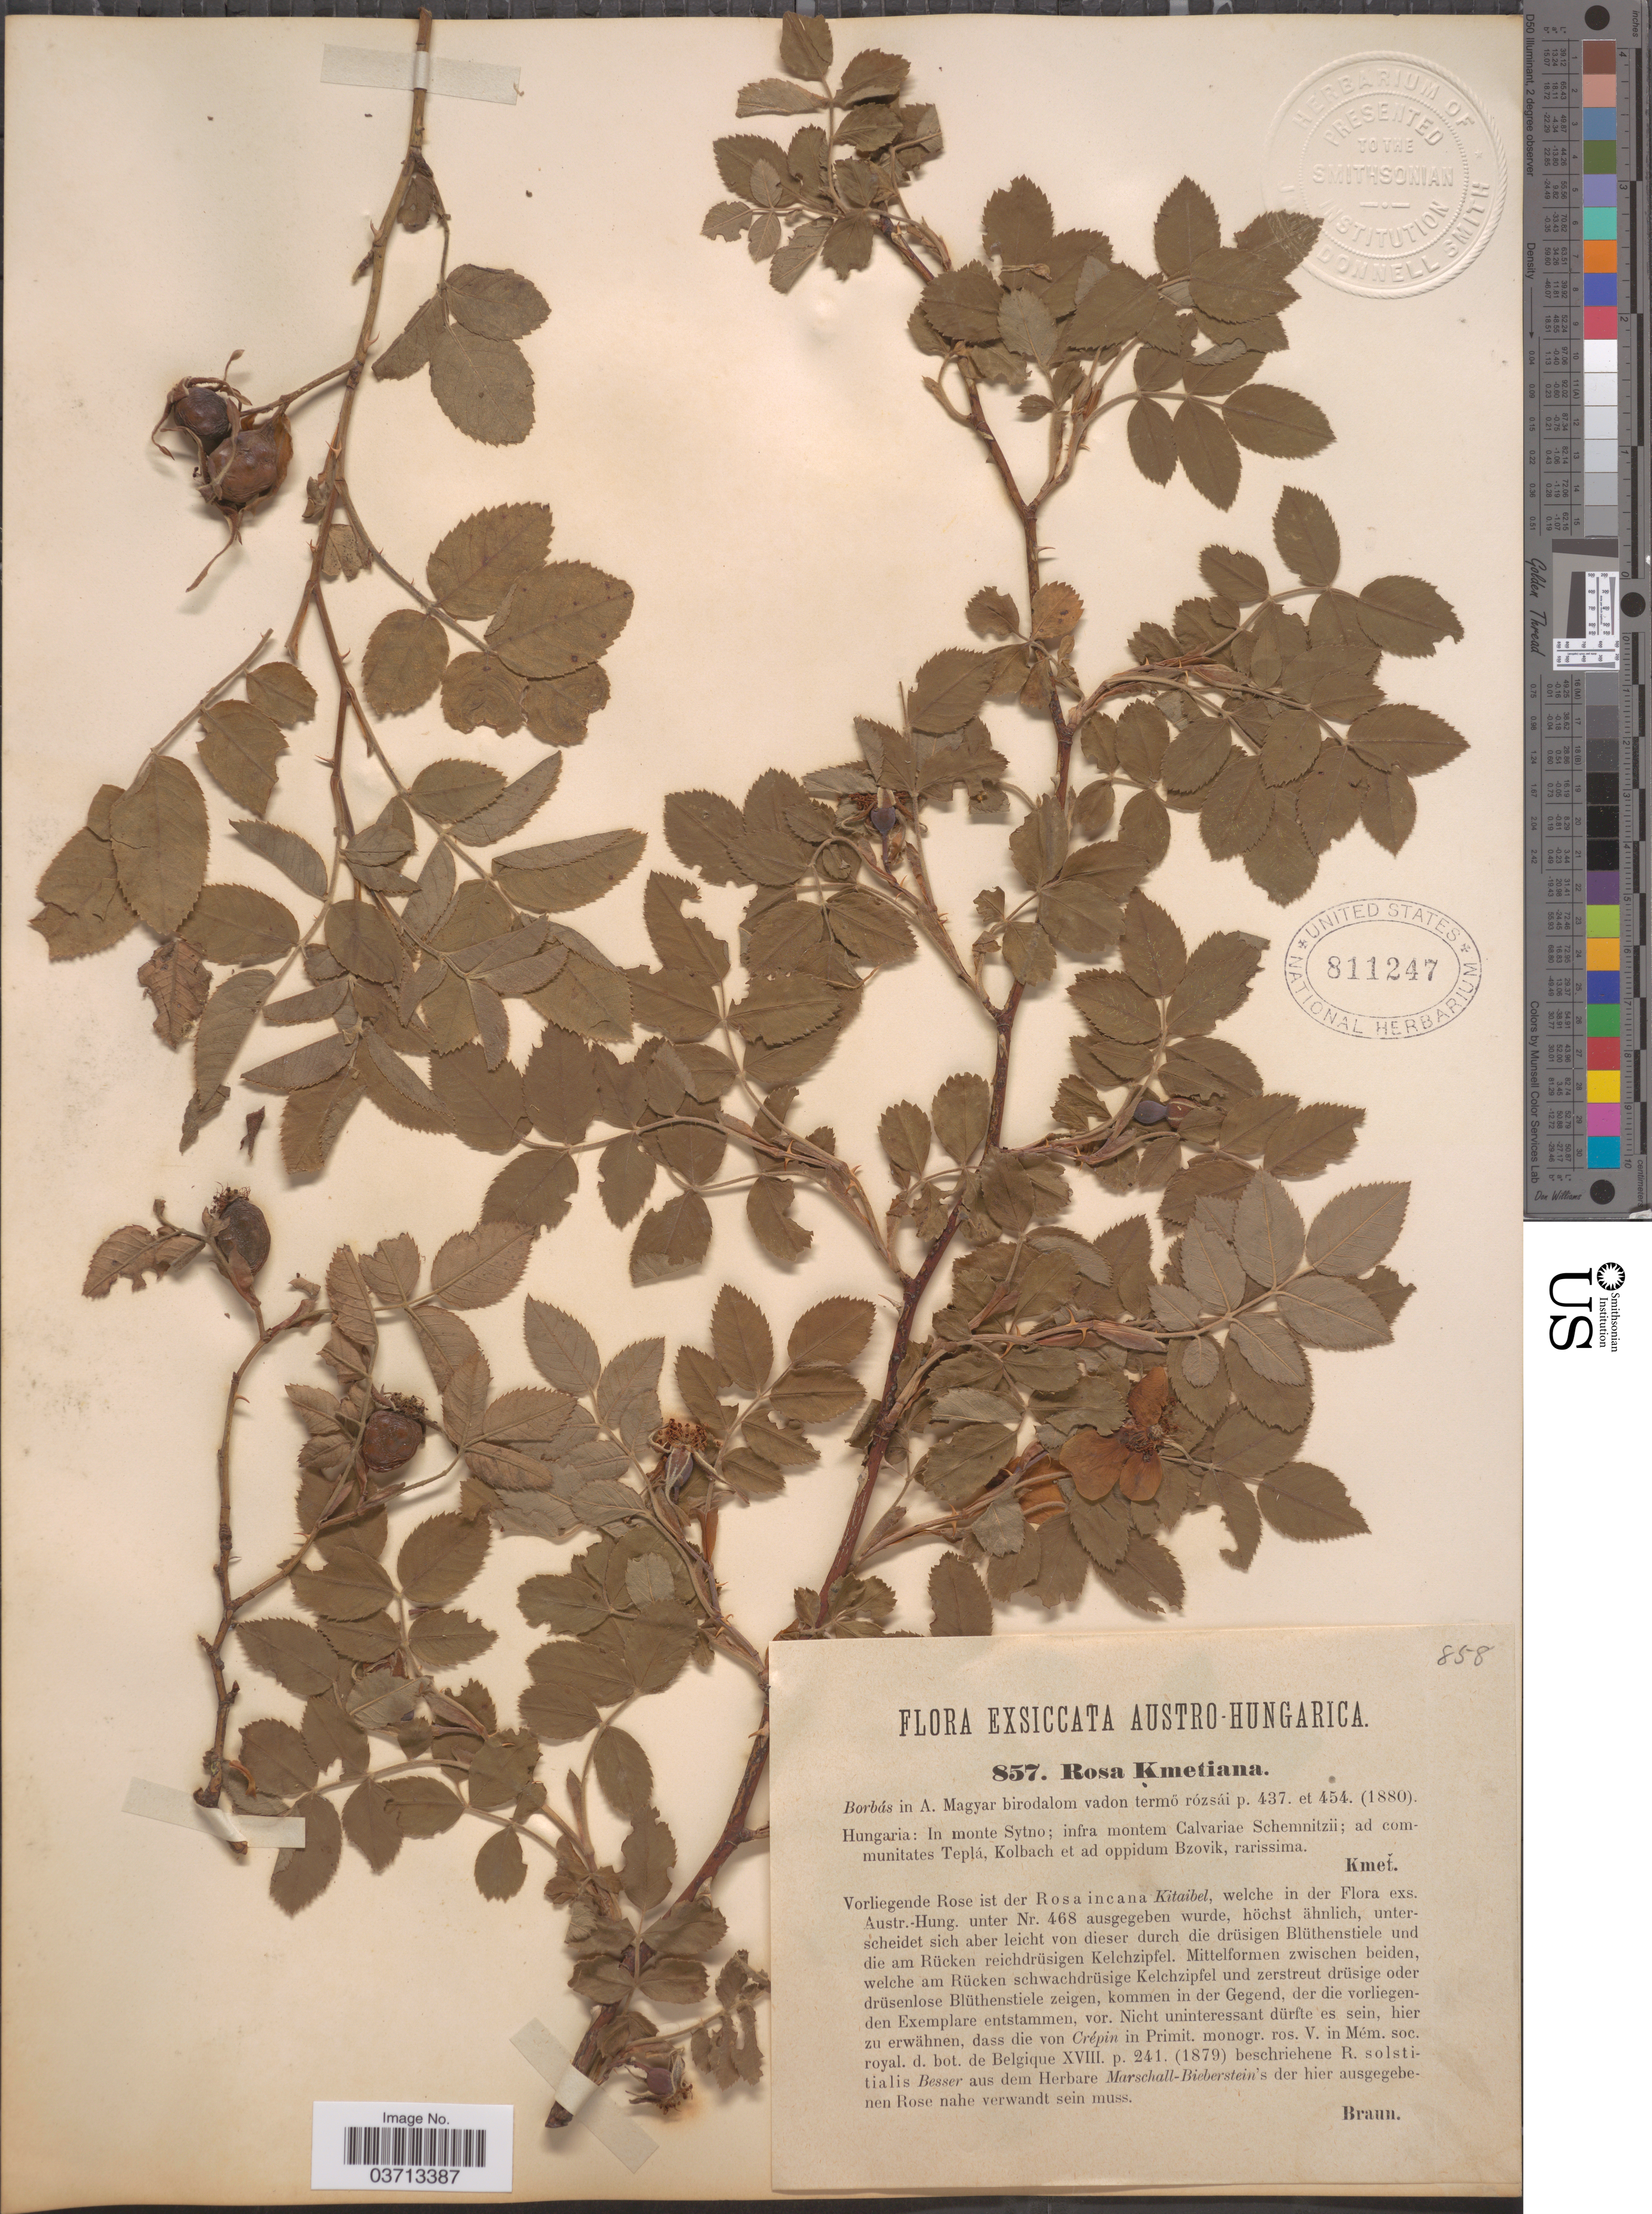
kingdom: Plantae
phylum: Tracheophyta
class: Magnoliopsida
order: Rosales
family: Rosaceae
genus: Rosa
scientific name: Rosa kmetiana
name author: Borbás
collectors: A. Kmet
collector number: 857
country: Hungary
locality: In monte Sytno; infra montem Calvariae Schemnitzii; ad communitates Teplá, Kolbach et ad oppidum Bzovik.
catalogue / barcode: US 811247